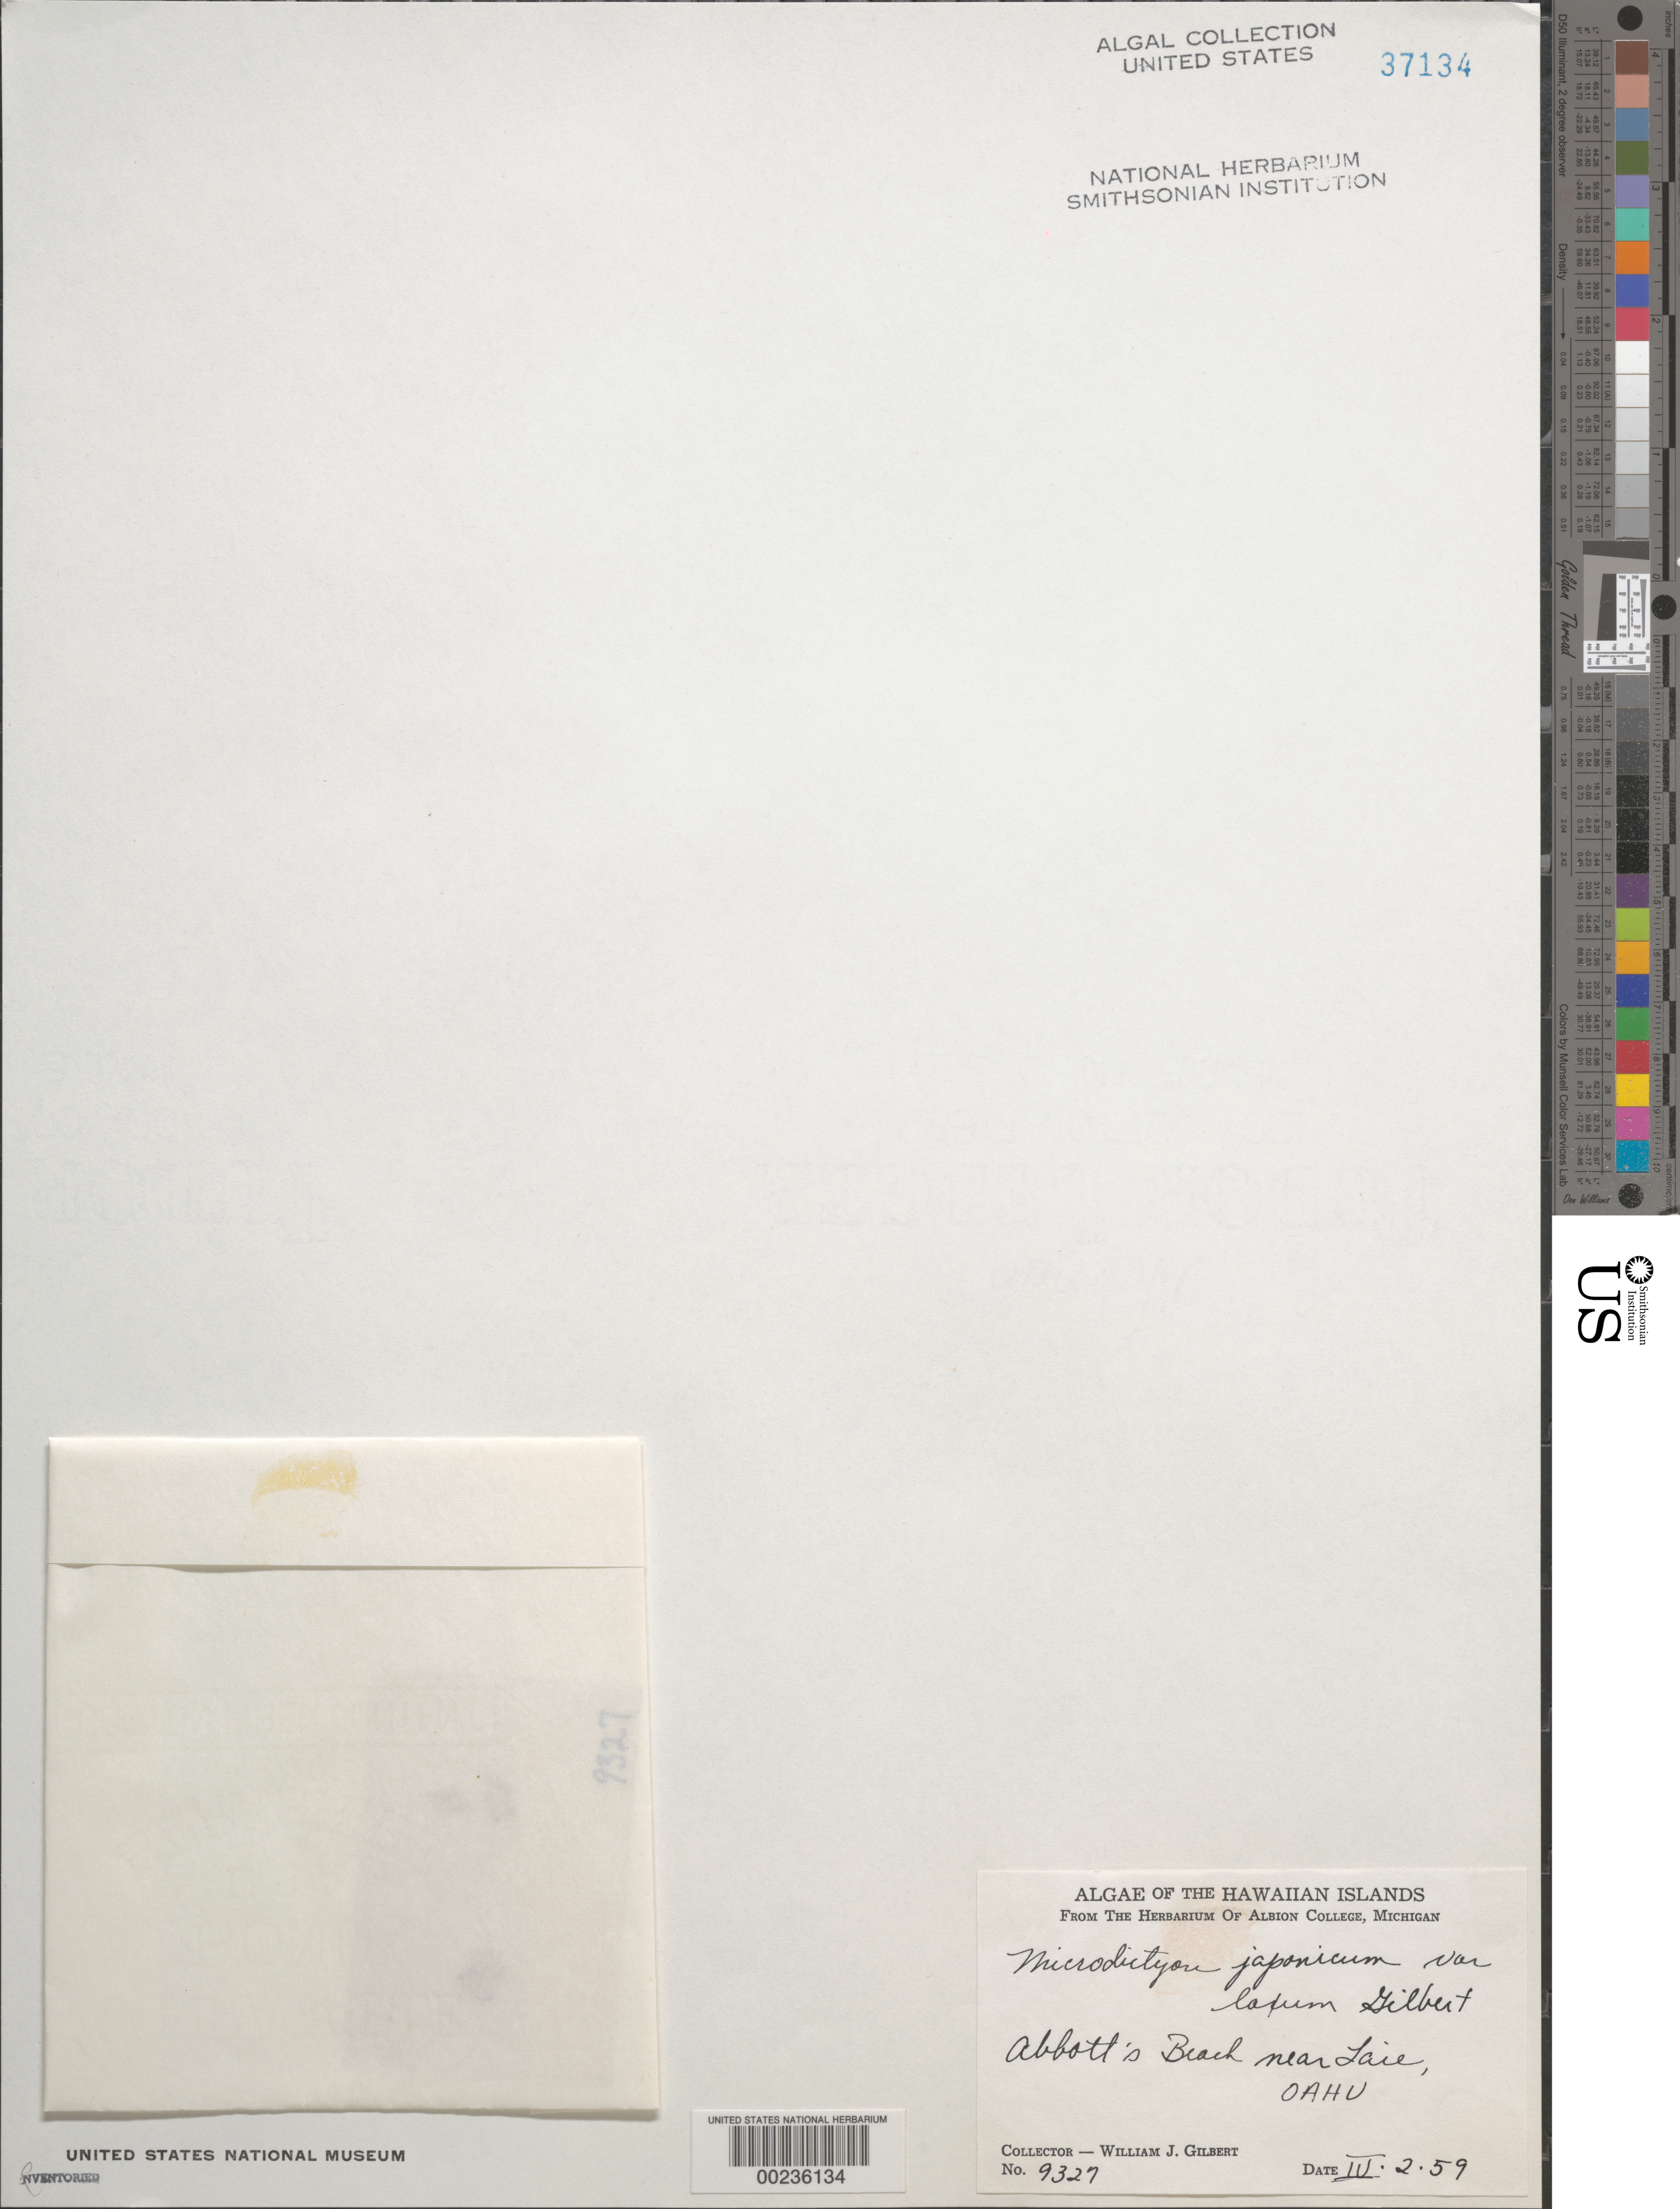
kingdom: Plantae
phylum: Chlorophyta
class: Ulvophyceae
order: Cladophorales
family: Anadyomenaceae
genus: Microdictyon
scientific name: Microdictyon japonicum var. laxum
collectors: W. J. Gilbert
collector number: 9327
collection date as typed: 02 Apr 1959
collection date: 1959-04-02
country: United States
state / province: Hawaii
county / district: Honolulu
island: Oahu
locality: Abbott's Beach near Laie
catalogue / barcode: US 37134